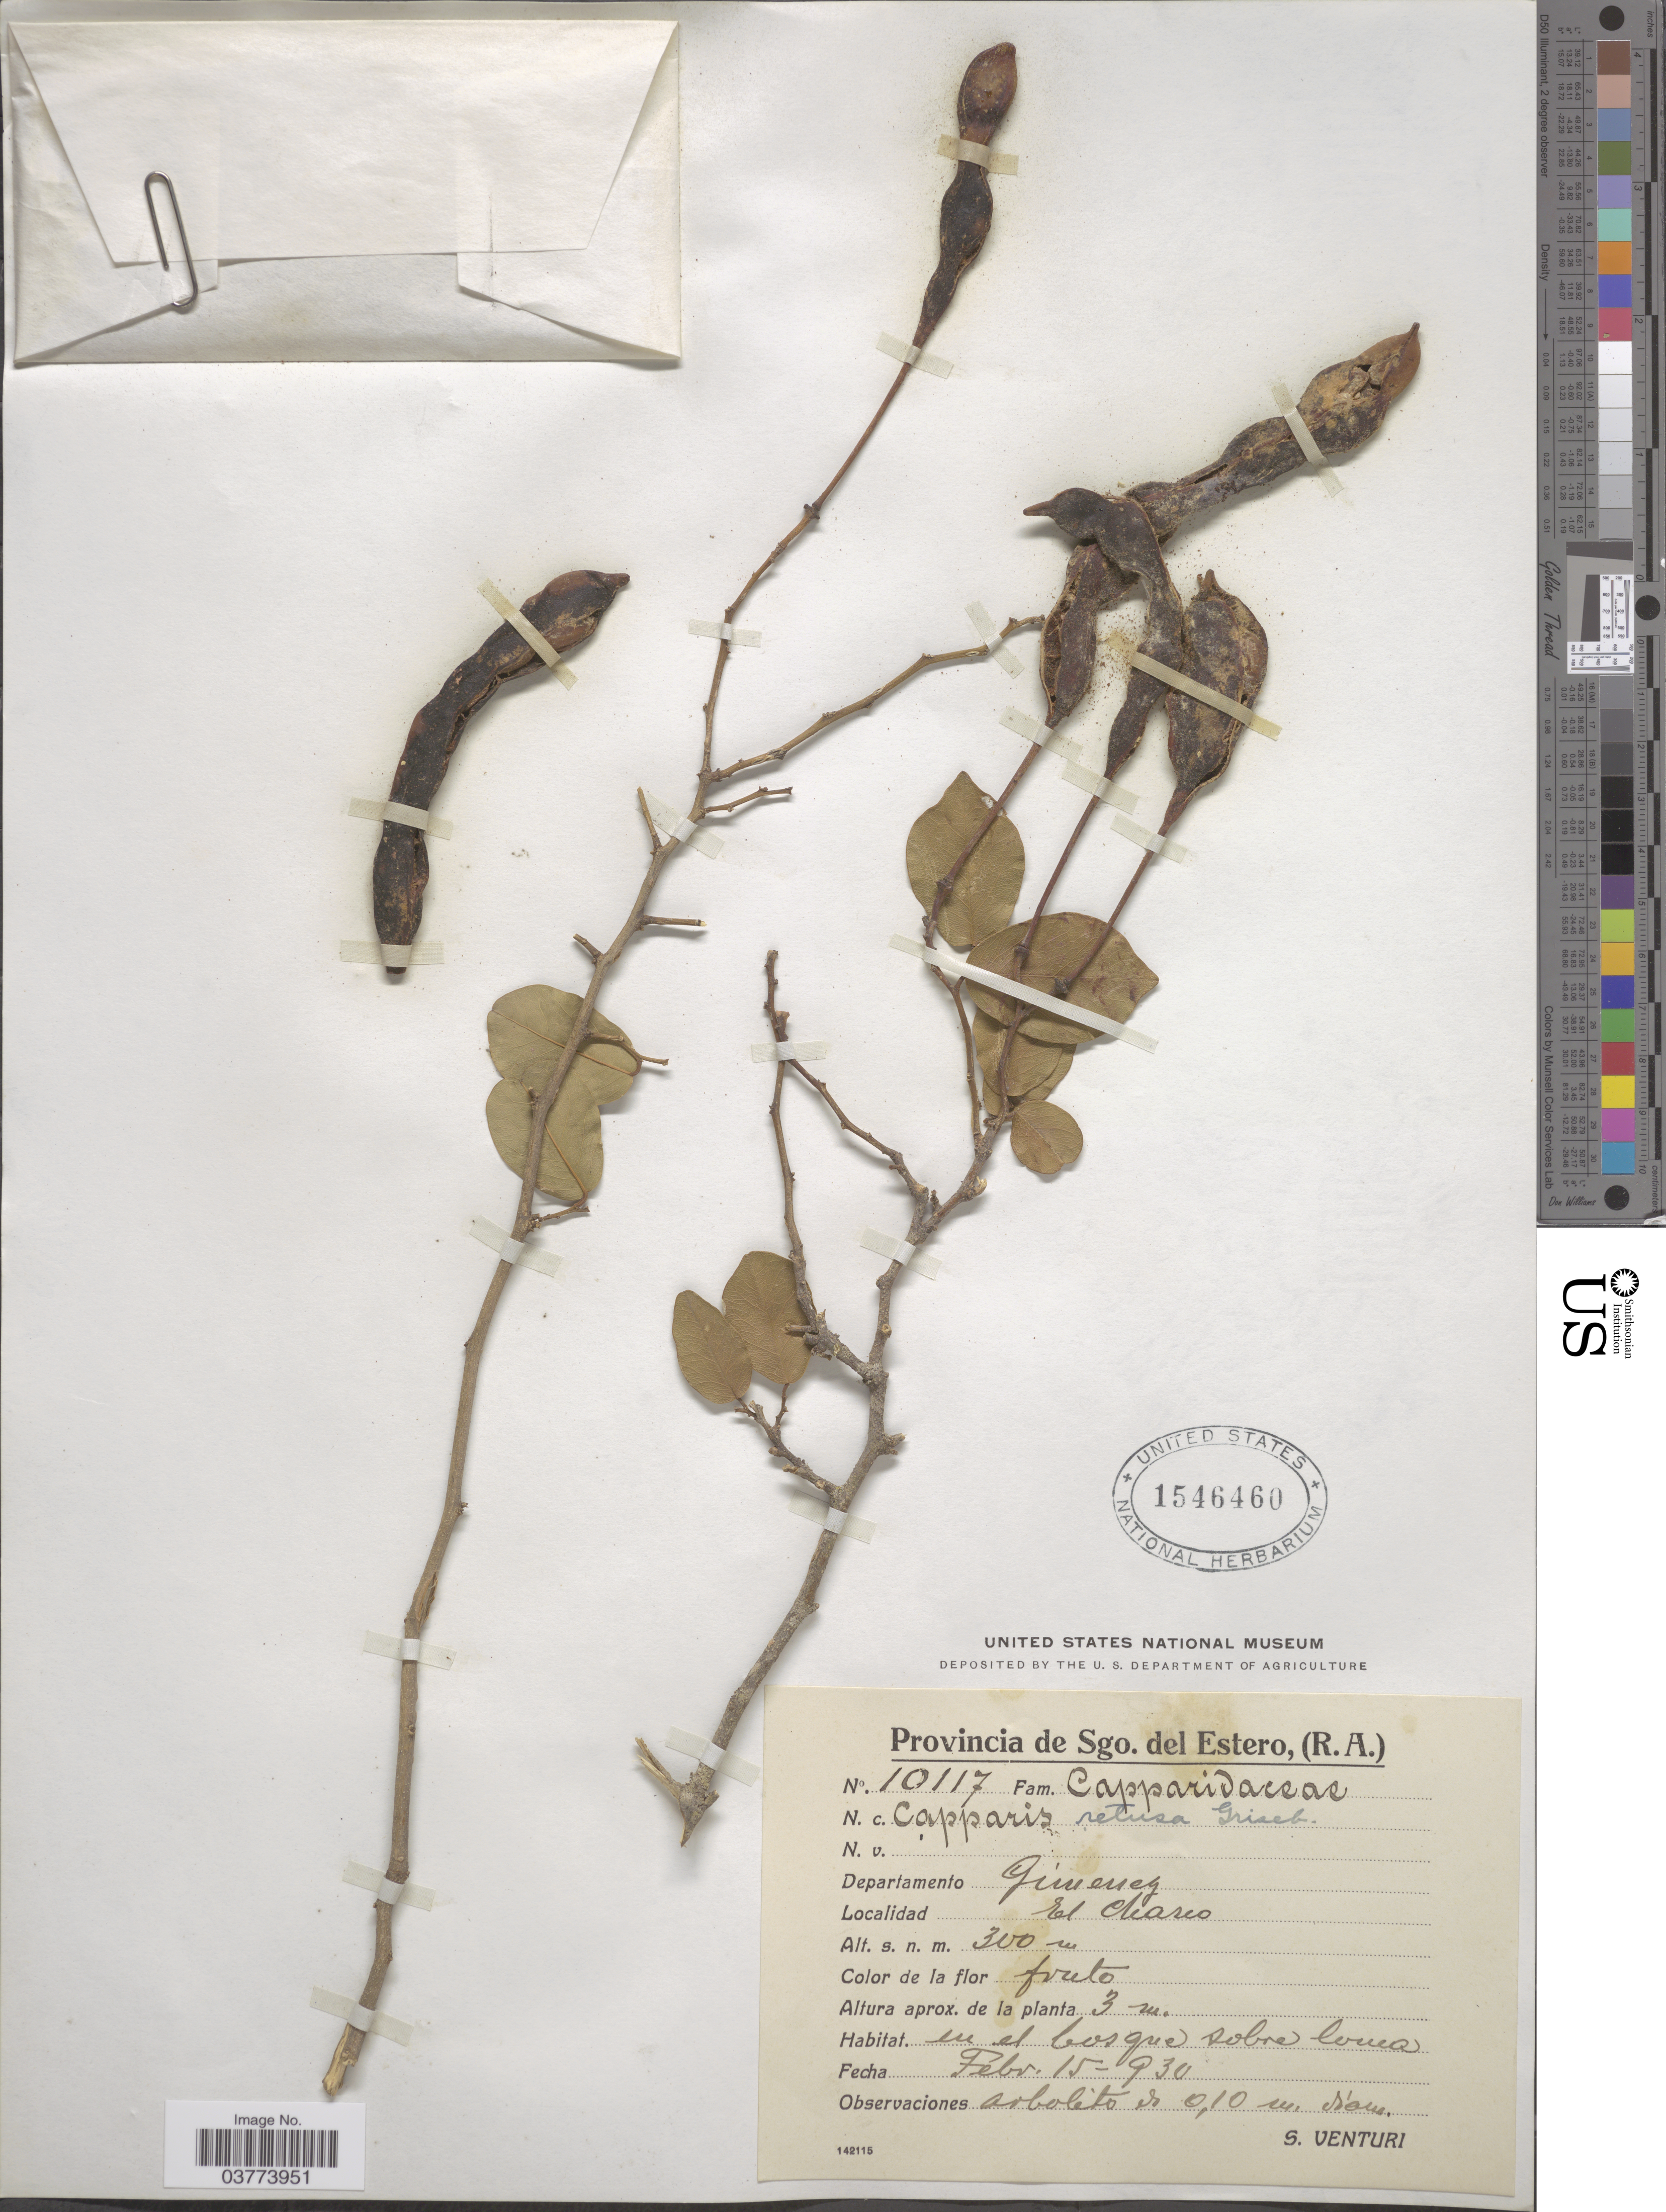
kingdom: Plantae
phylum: Tracheophyta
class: Magnoliopsida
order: Brassicales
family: Capparaceae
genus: Cynophalla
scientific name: Cynophalla retusa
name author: (Griseb.) Cornejo & Iltis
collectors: S. Venturi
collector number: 10117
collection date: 1930-02-15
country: Argentina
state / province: Santiago del Estero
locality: Sgo. del Estero, (R.A.). Departamento Jimenez. El Charco.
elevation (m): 300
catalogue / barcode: US 1546460